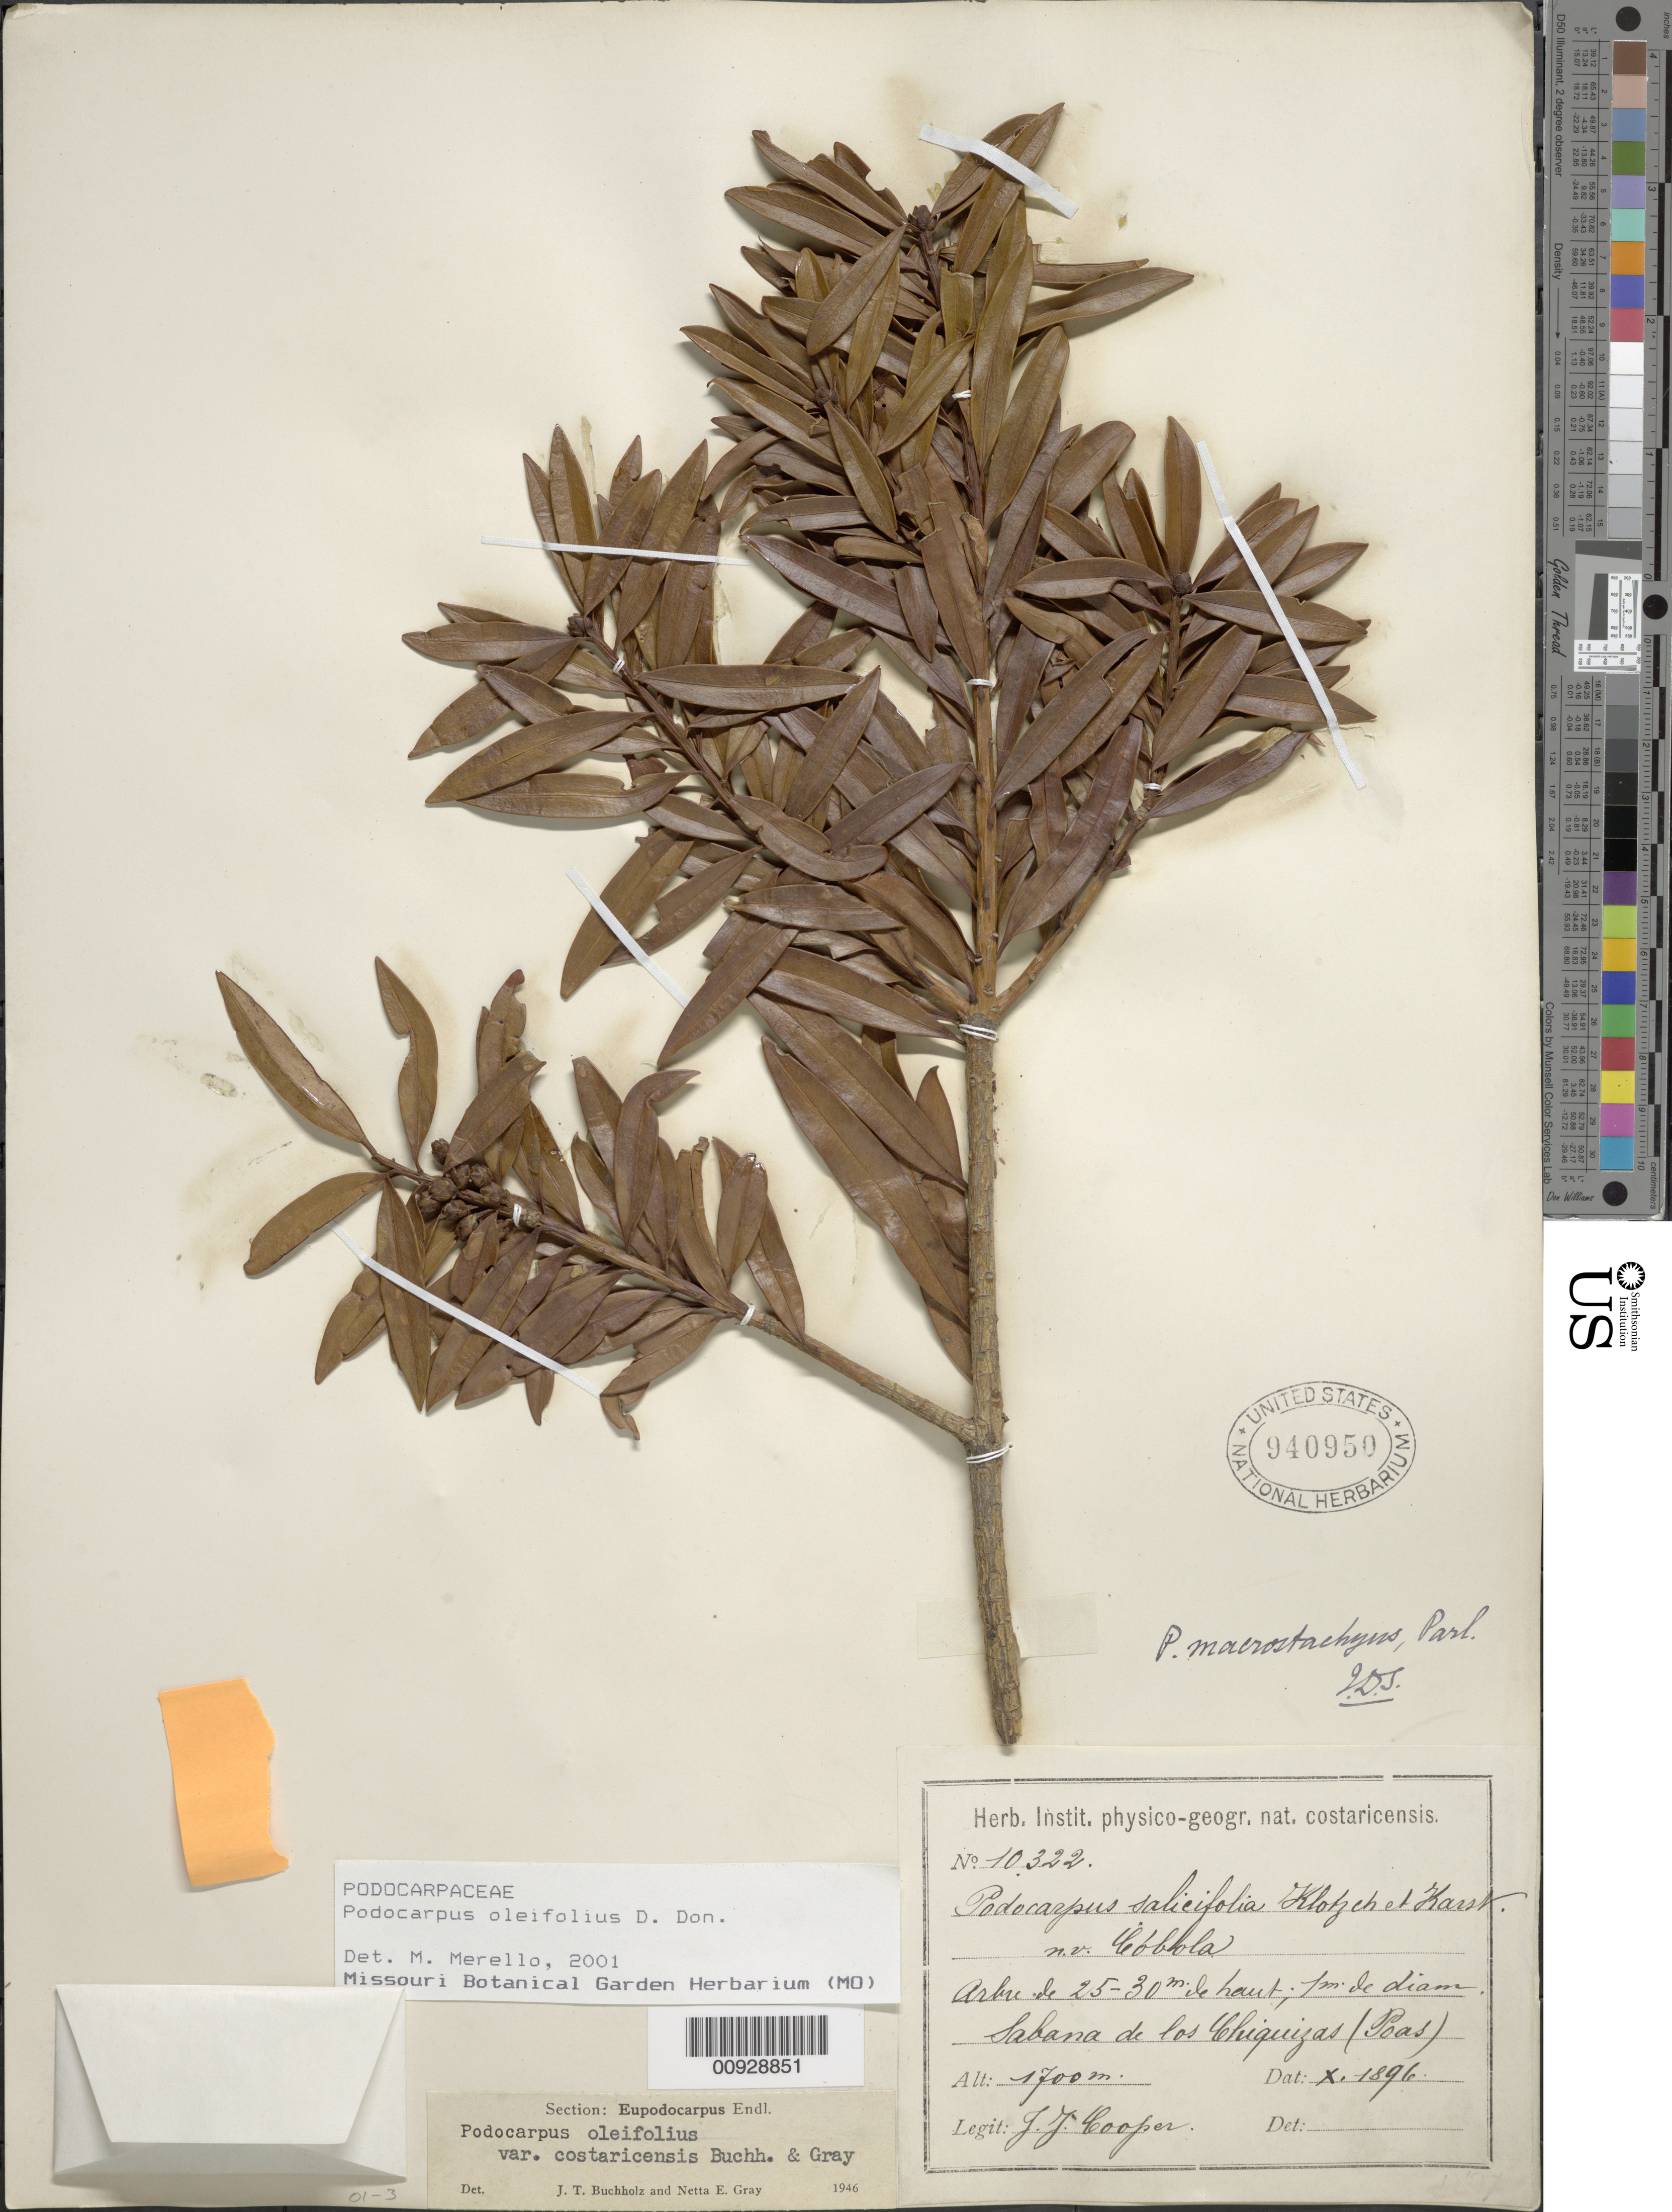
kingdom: Plantae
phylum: Tracheophyta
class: Pinopsida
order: Pinales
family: Podocarpaceae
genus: Podocarpus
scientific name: Podocarpus oleifolius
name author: D. Don ex Lamb.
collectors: J. J. Cooper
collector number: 10322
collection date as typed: Oct 1896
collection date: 1896-10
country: Costa Rica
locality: Sabana de los Chiquizas (Poas).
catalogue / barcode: US 940950